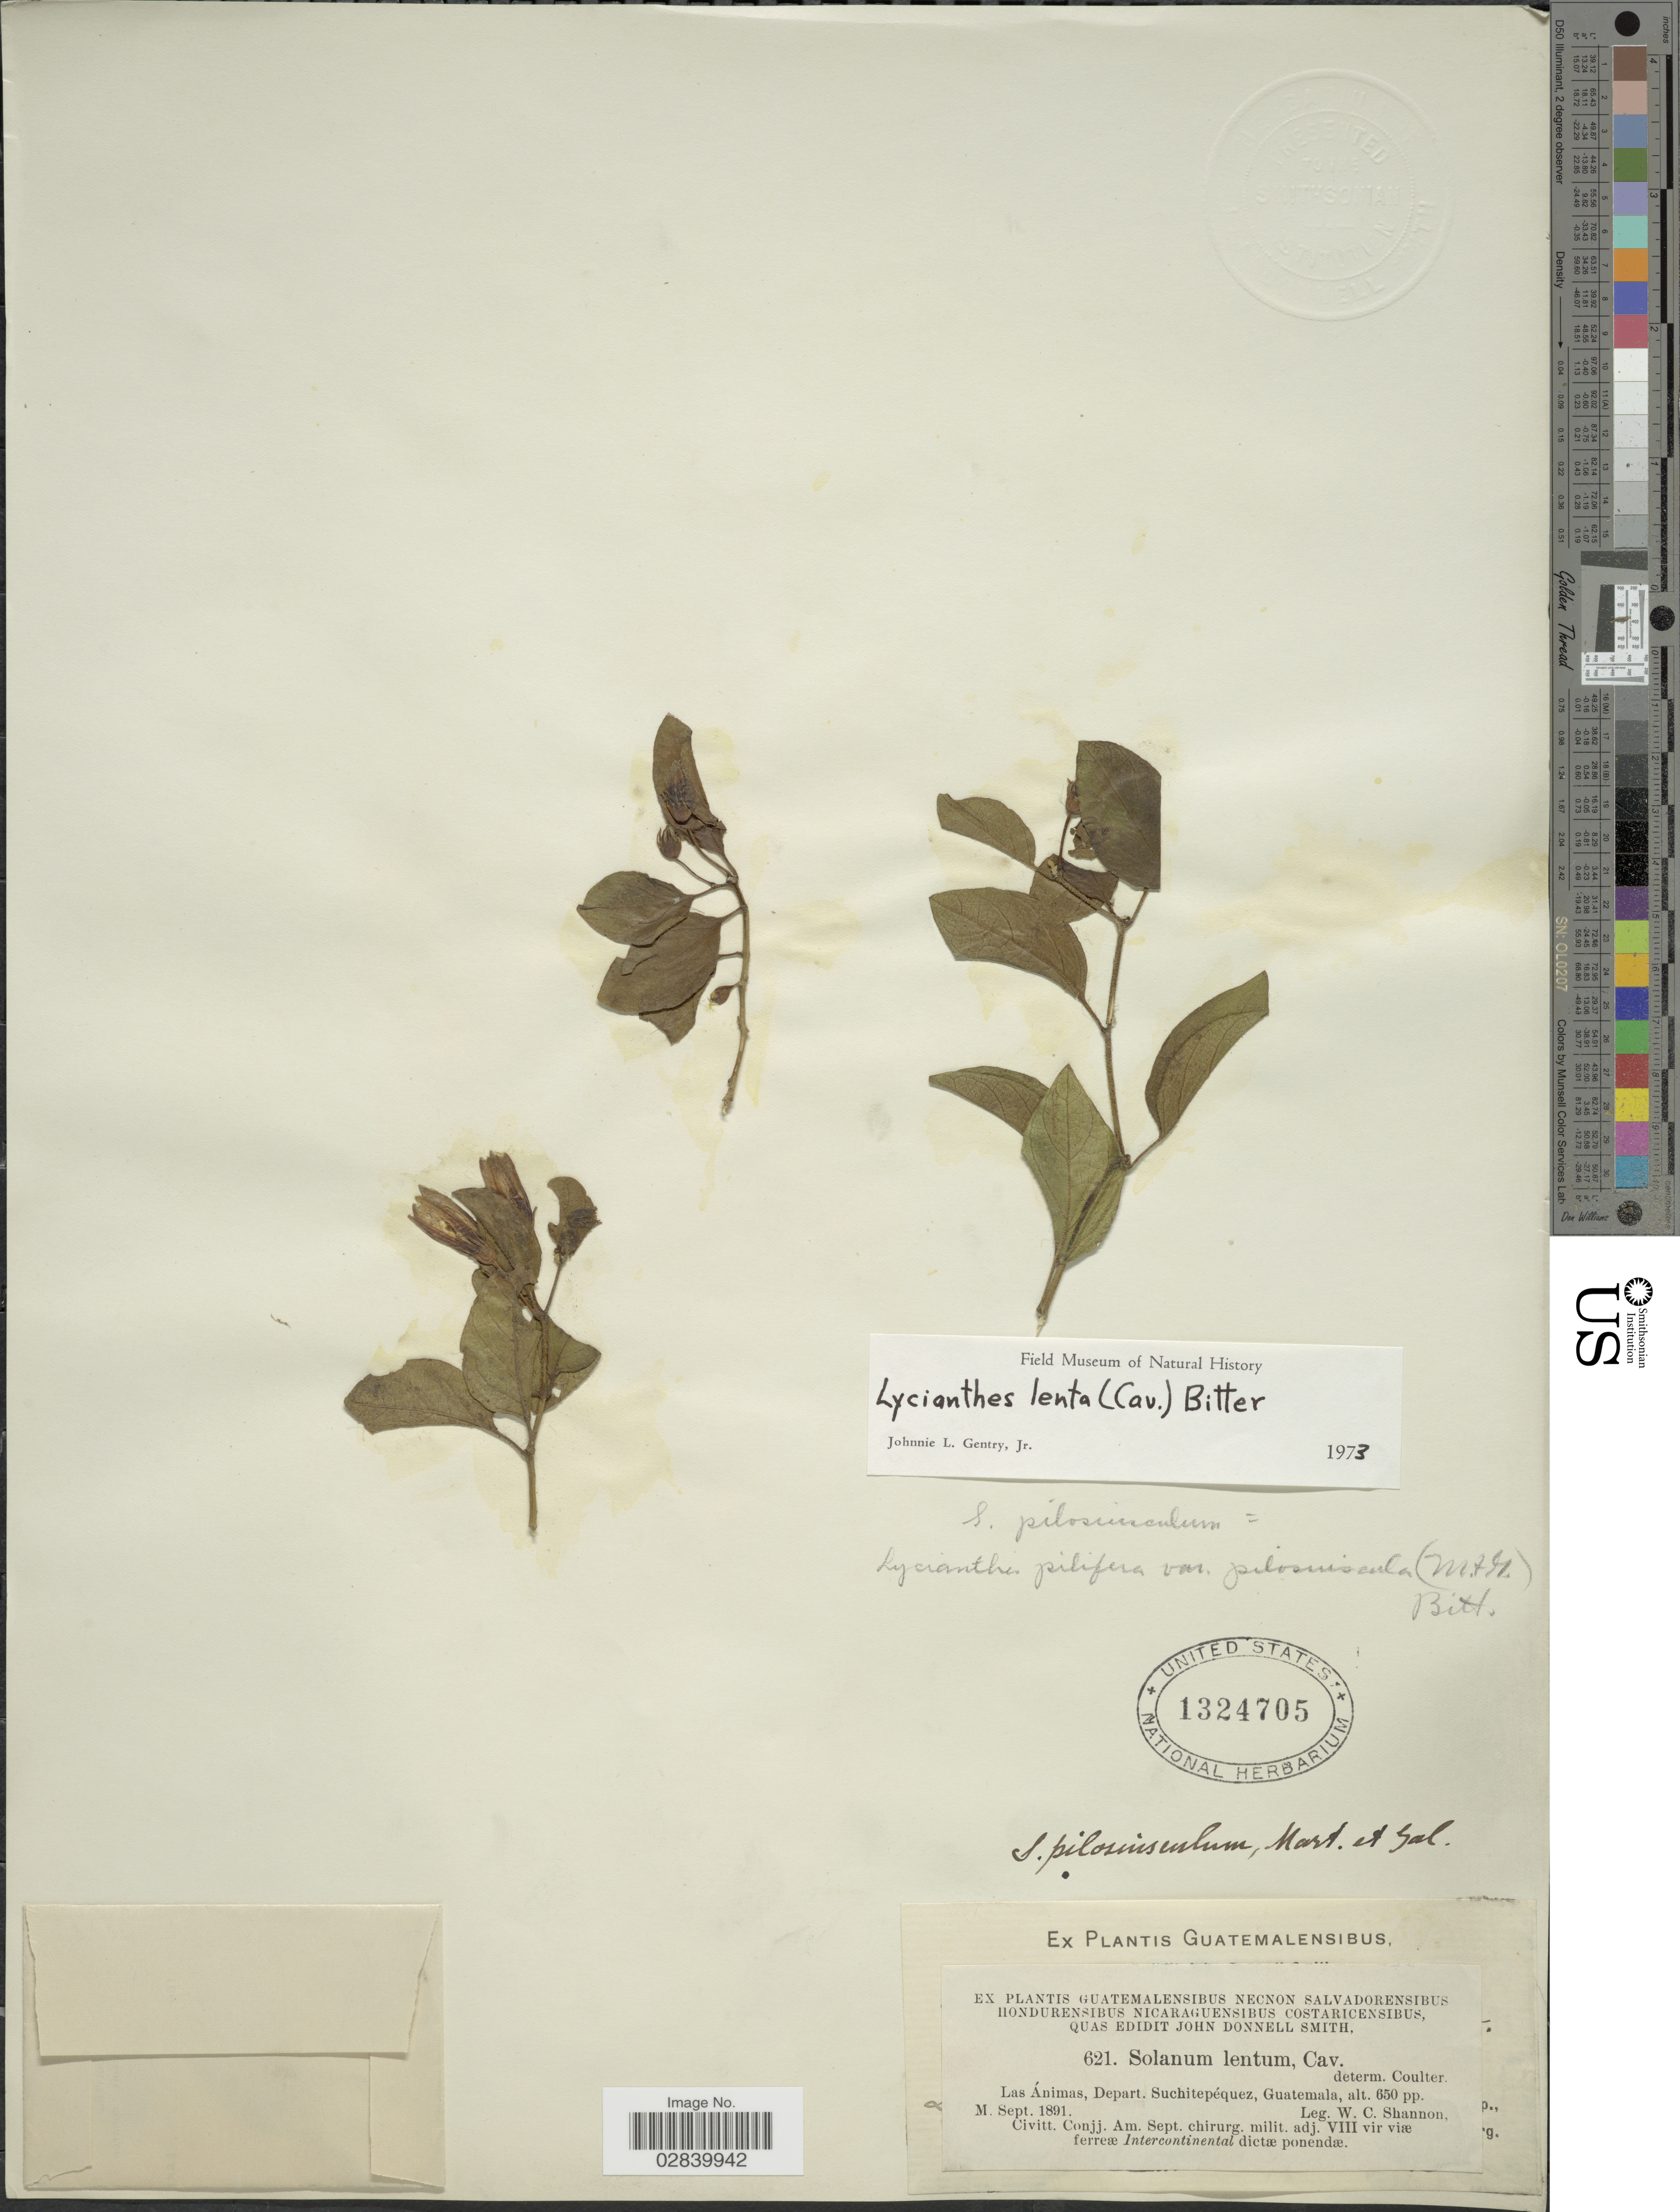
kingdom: Plantae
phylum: Tracheophyta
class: Magnoliopsida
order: Solanales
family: Solanaceae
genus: Lycianthes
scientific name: Lycianthes lenta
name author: (Cav.) Bitter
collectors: W. C. Shannon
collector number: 621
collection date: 1891-09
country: Guatemala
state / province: Suchitepéquez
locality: Las Ánimas, Depart. Suchitepéquez.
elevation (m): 198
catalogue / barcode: US 1324705